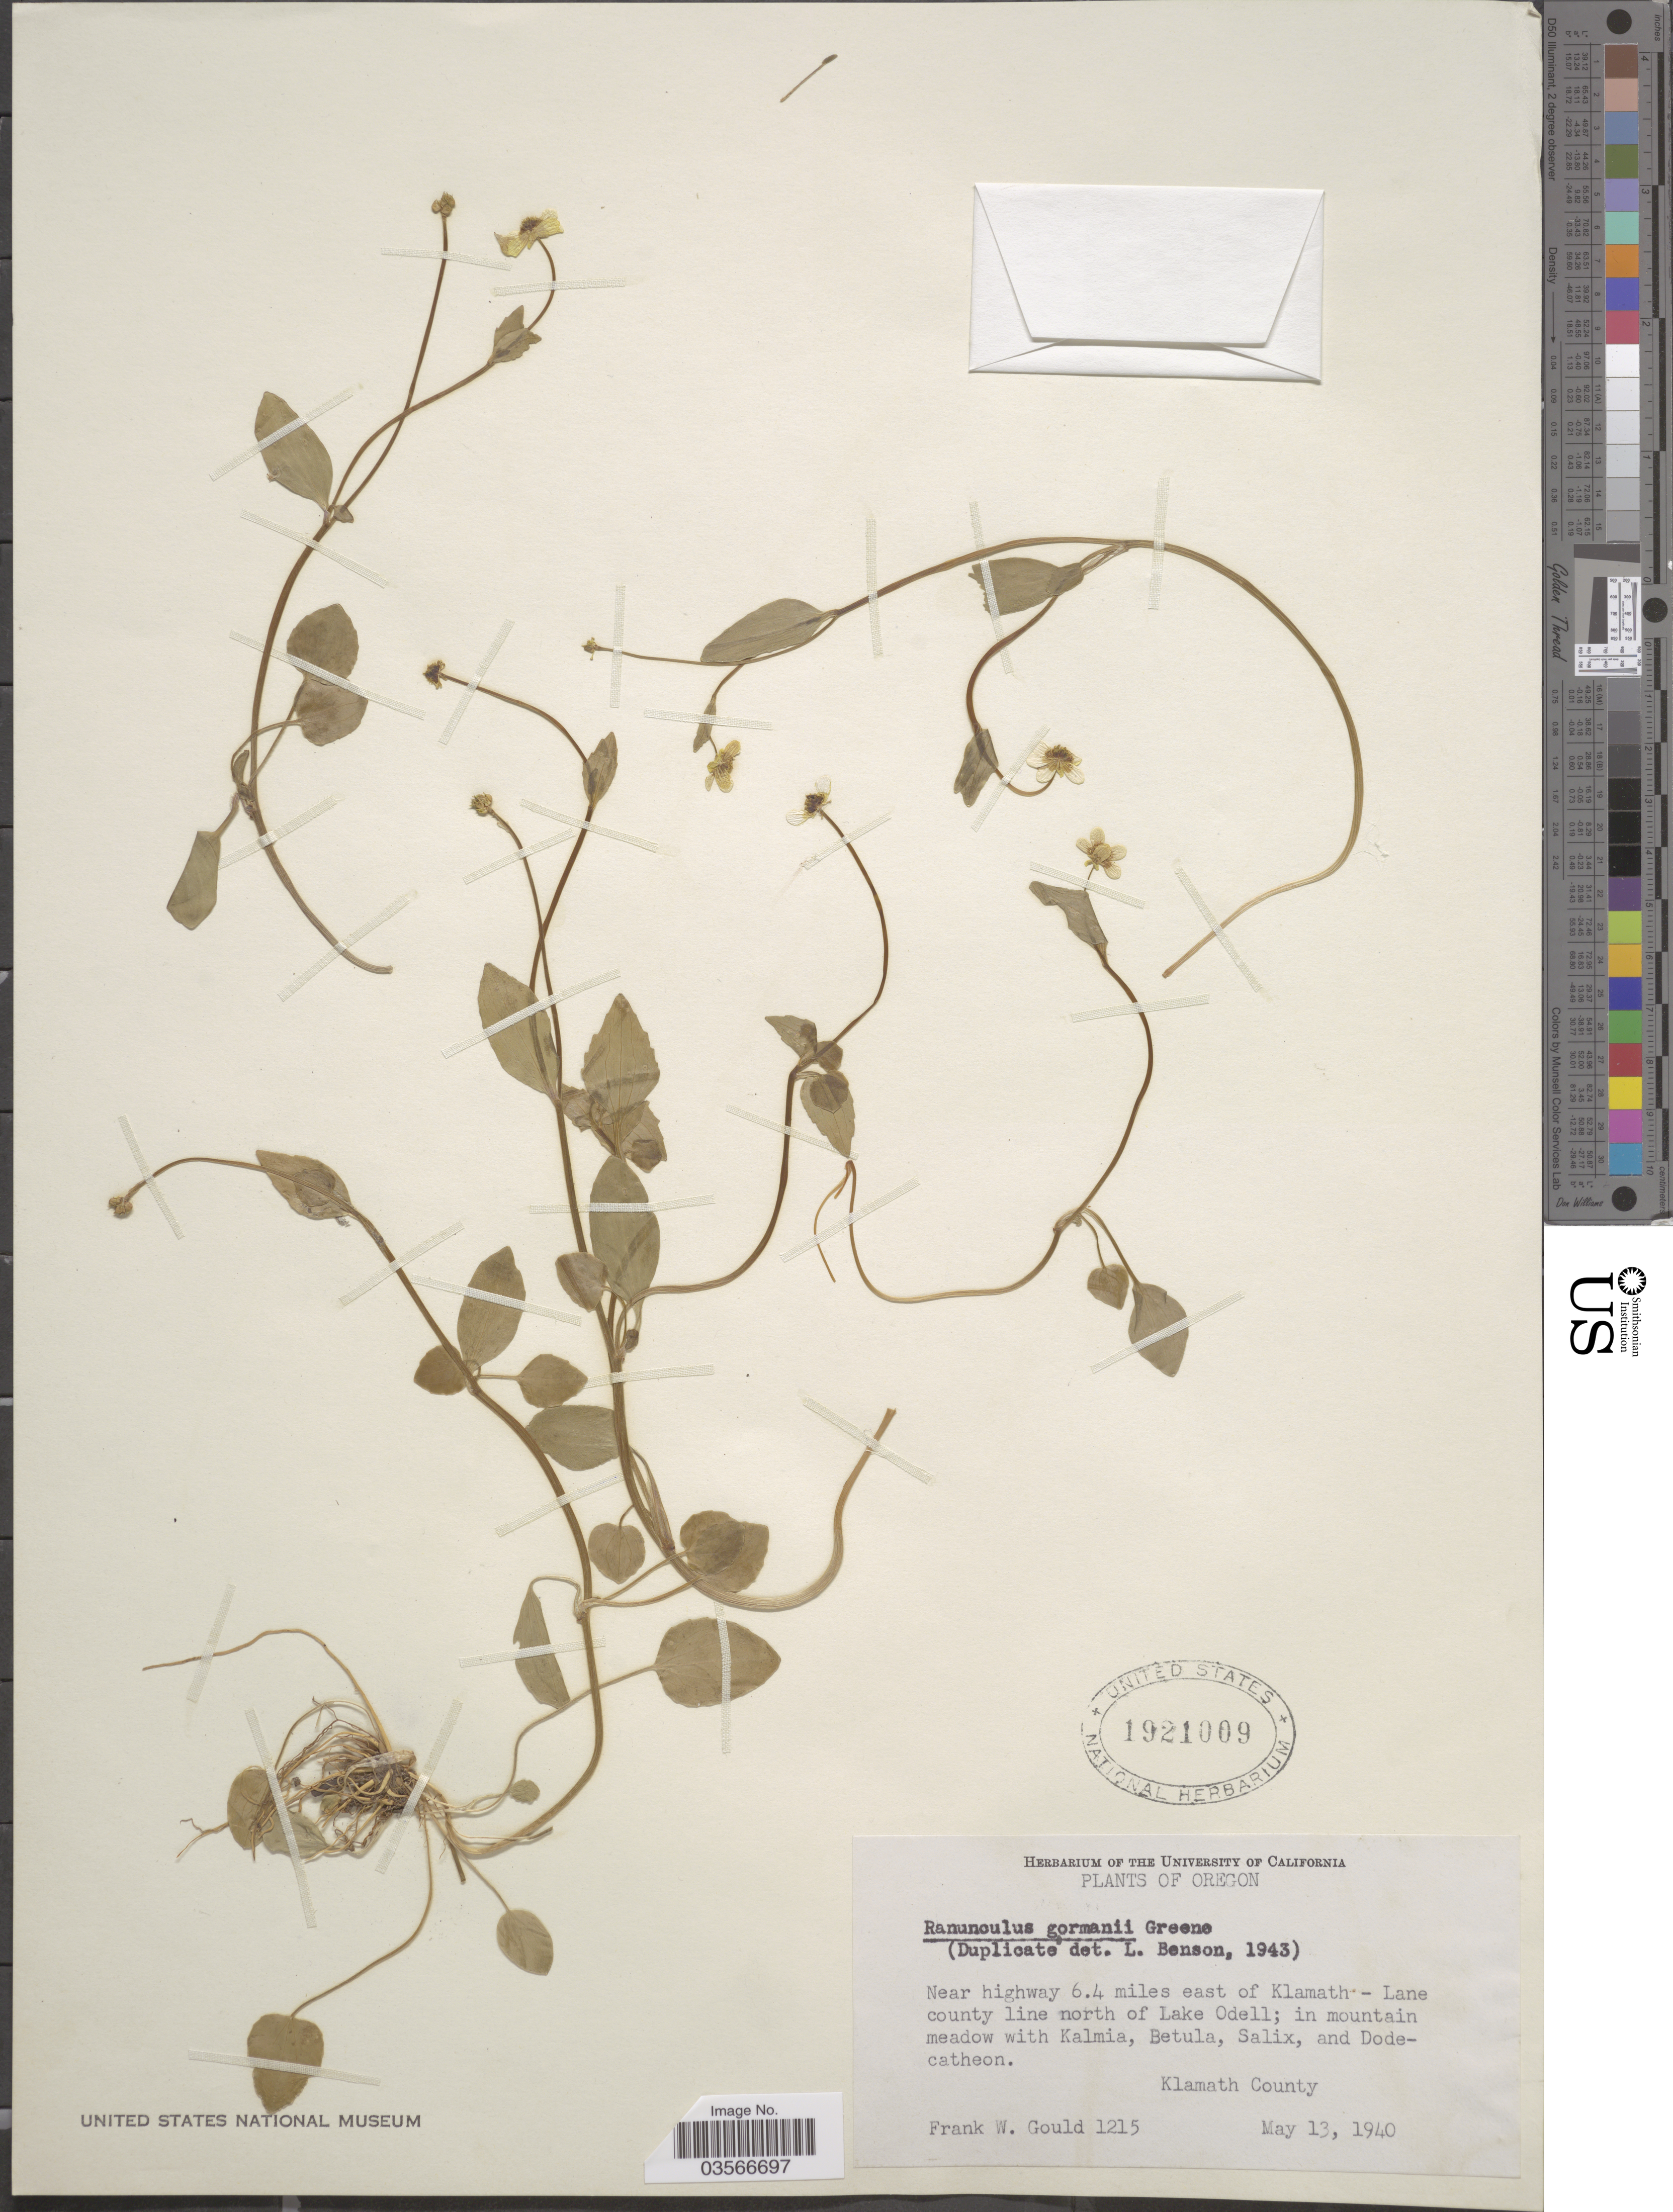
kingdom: Plantae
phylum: Tracheophyta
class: Magnoliopsida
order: Ranunculales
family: Ranunculaceae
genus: Ranunculus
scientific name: Ranunculus gormanii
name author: Greene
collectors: F. W. Gould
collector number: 1215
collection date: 1940-03-13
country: United States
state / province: Oregon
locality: Near highway 6.4 miles east of Klamath - Lane county line north of Lake Odell. Klamath County.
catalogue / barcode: US 1921009